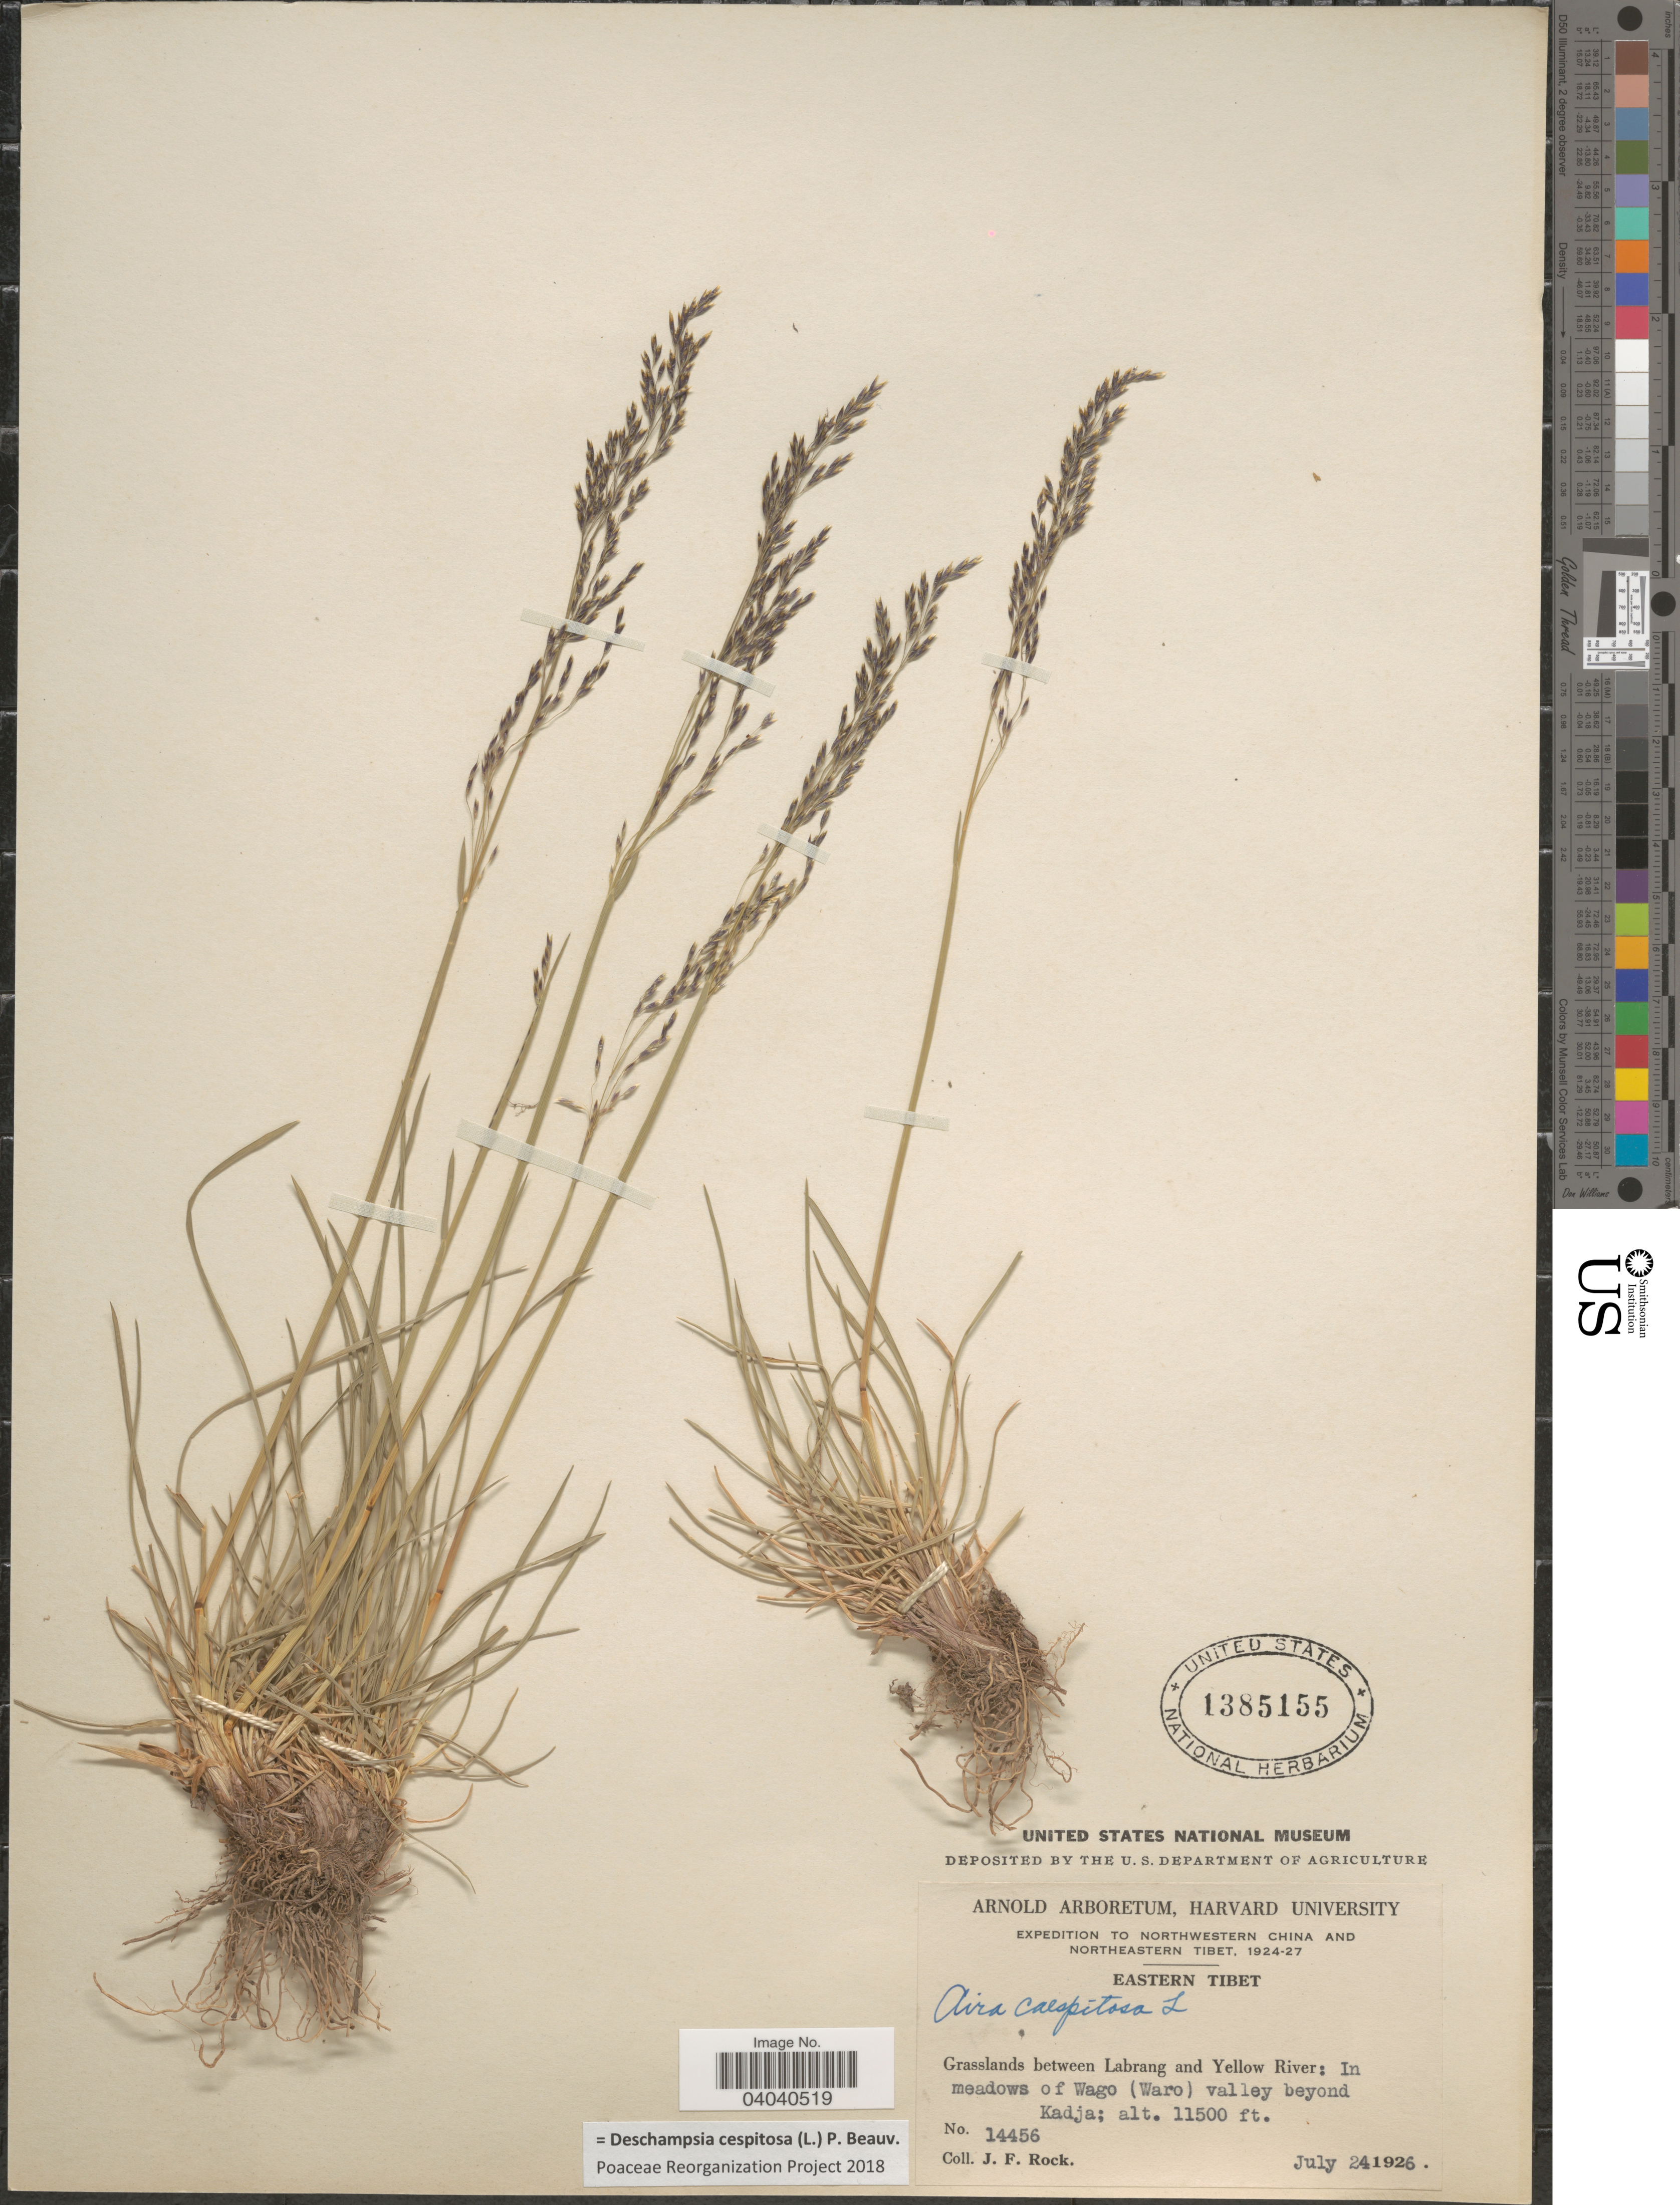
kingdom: Plantae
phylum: Tracheophyta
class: Liliopsida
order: Poales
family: Poaceae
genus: Deschampsia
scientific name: Deschampsia cespitosa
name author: (L.) P. Beauv.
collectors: J. Rock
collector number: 14456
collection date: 1926-07-24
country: China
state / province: Xizang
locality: Northwestern China and Northeastern Tibet. Eastern Tibet. Grasslands between Labrang and Yellow River: In meadows of Wago (Waro) valley beyond Kadja.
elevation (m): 3505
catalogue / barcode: US 1385155